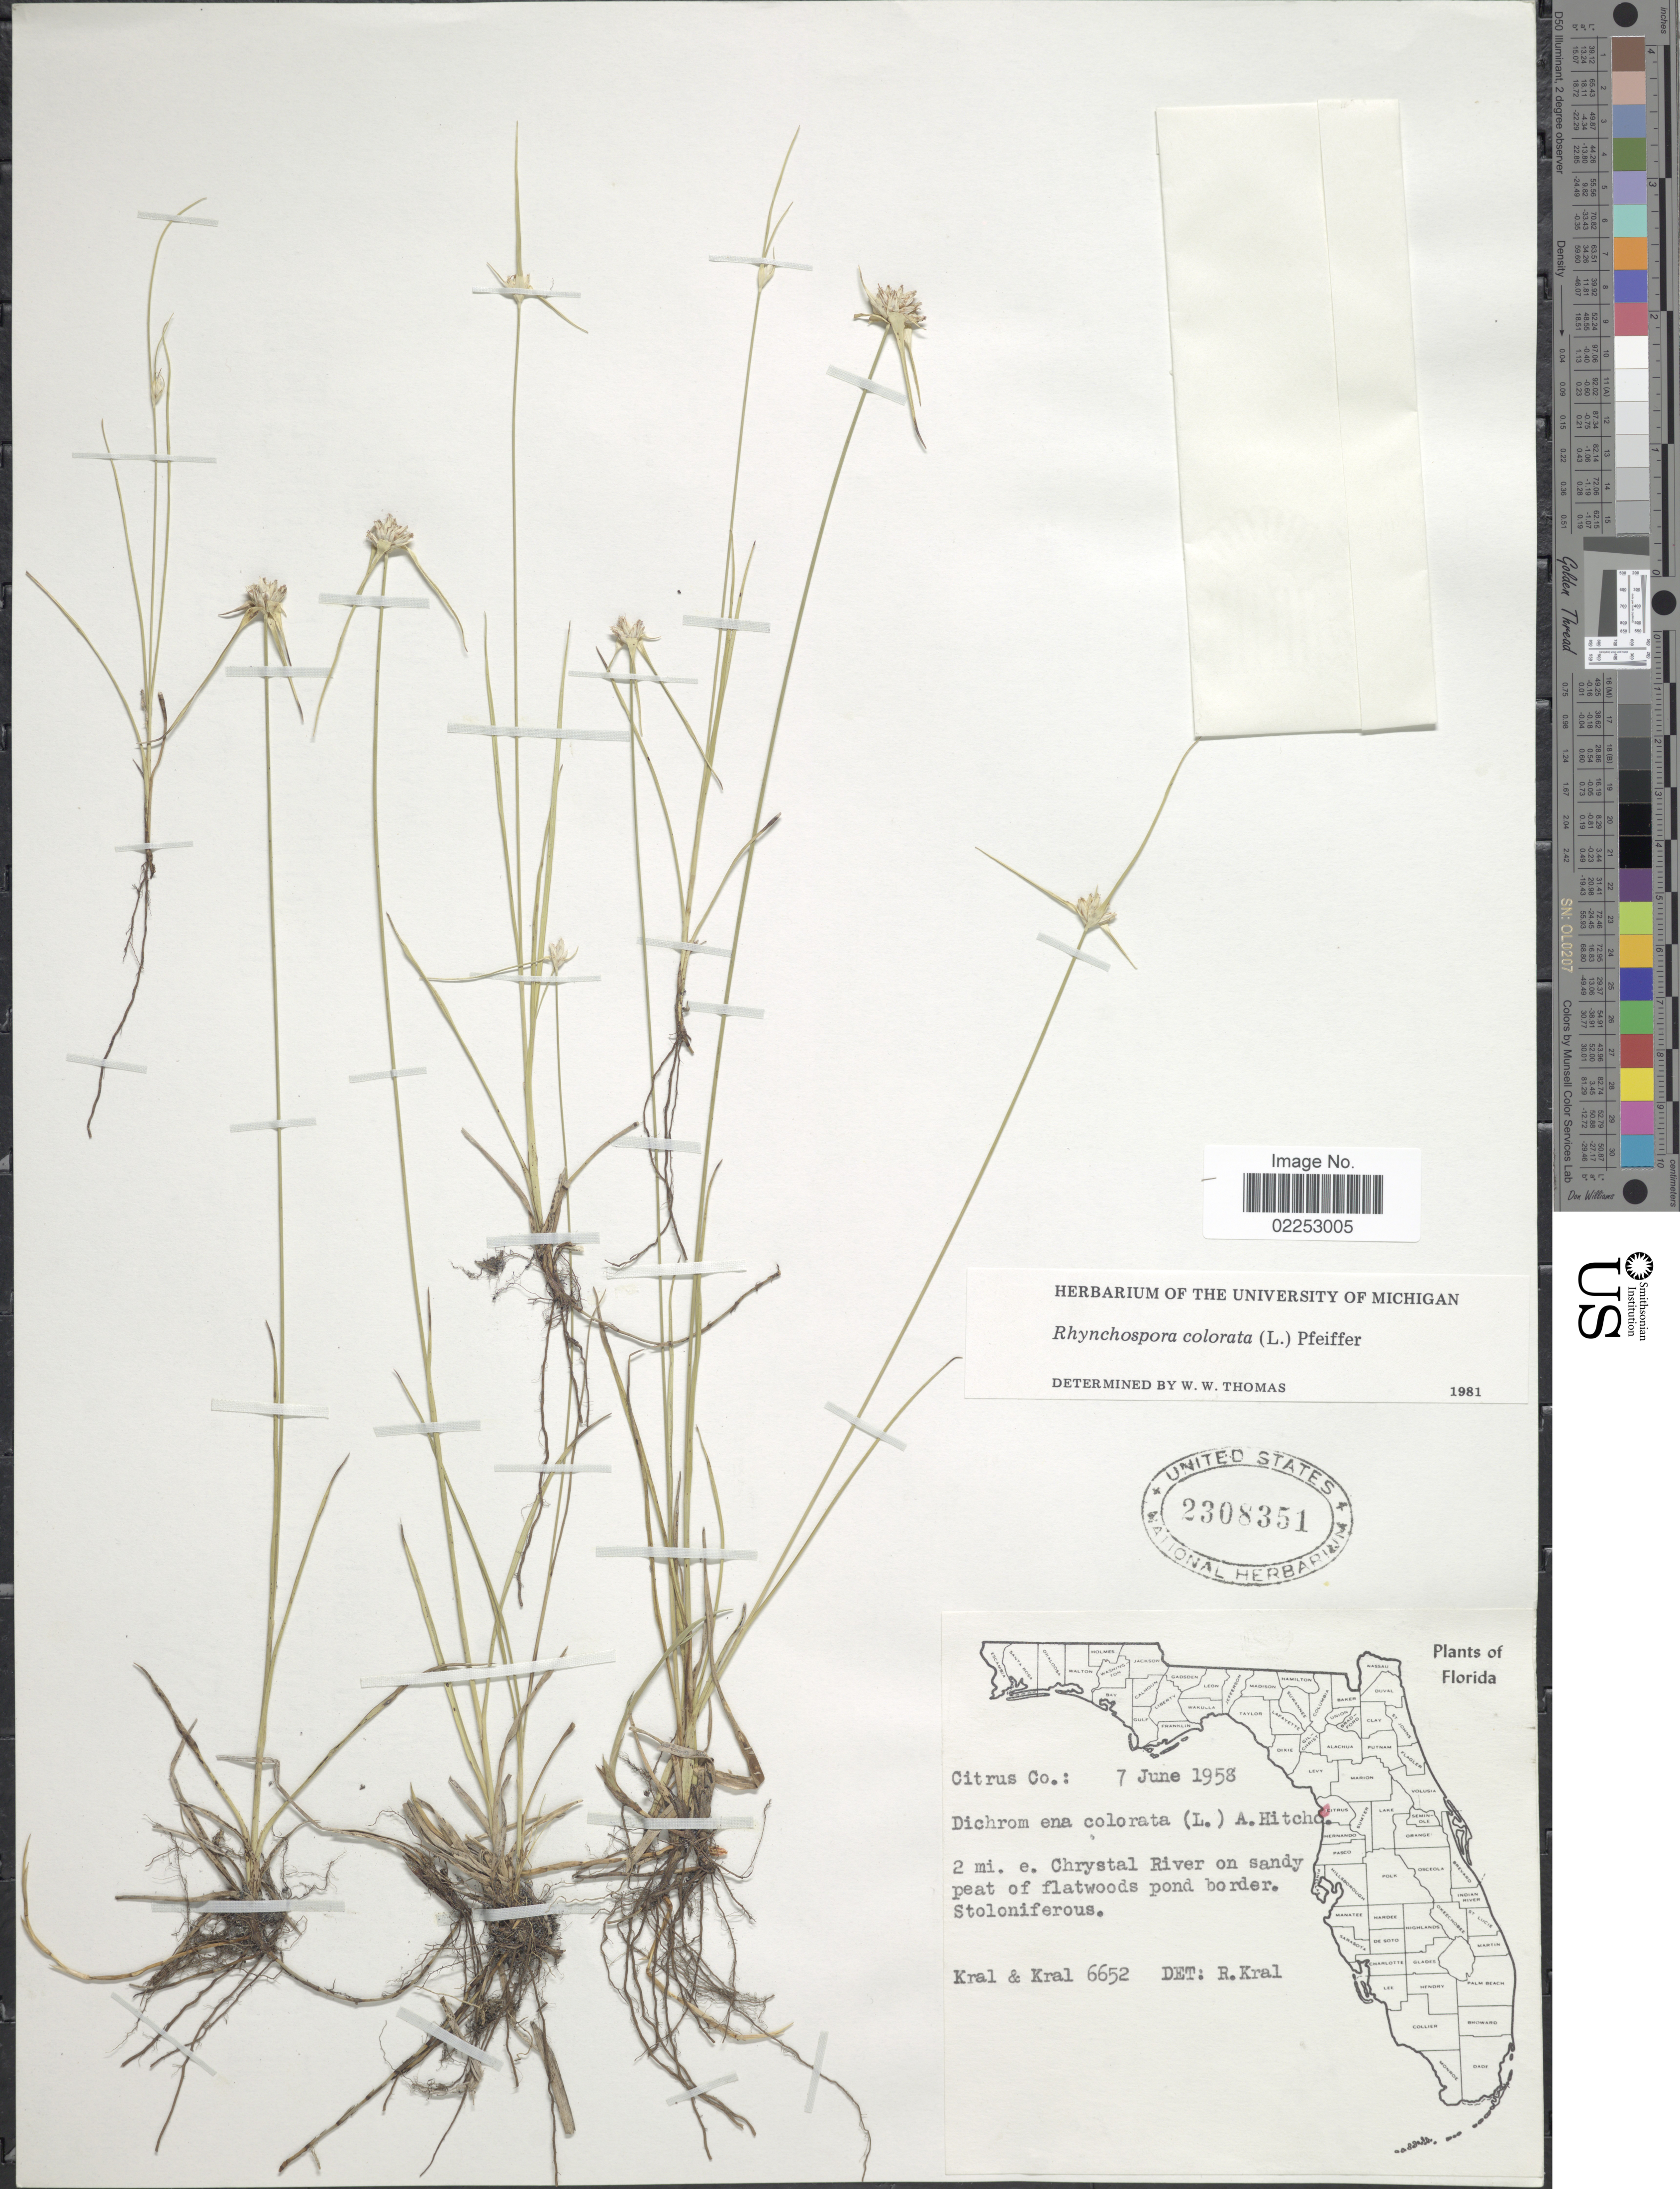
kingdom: Plantae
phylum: Tracheophyta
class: Liliopsida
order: Poales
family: Cyperaceae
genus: Rhynchospora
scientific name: Rhynchospora colorata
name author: (L.) H. Pfeiff.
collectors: -- Kral & -- Kral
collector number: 6652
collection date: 1958-06-07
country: United States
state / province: Florida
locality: Citrus Co. 2 mi. e. Chrystal River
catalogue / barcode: US 2308351